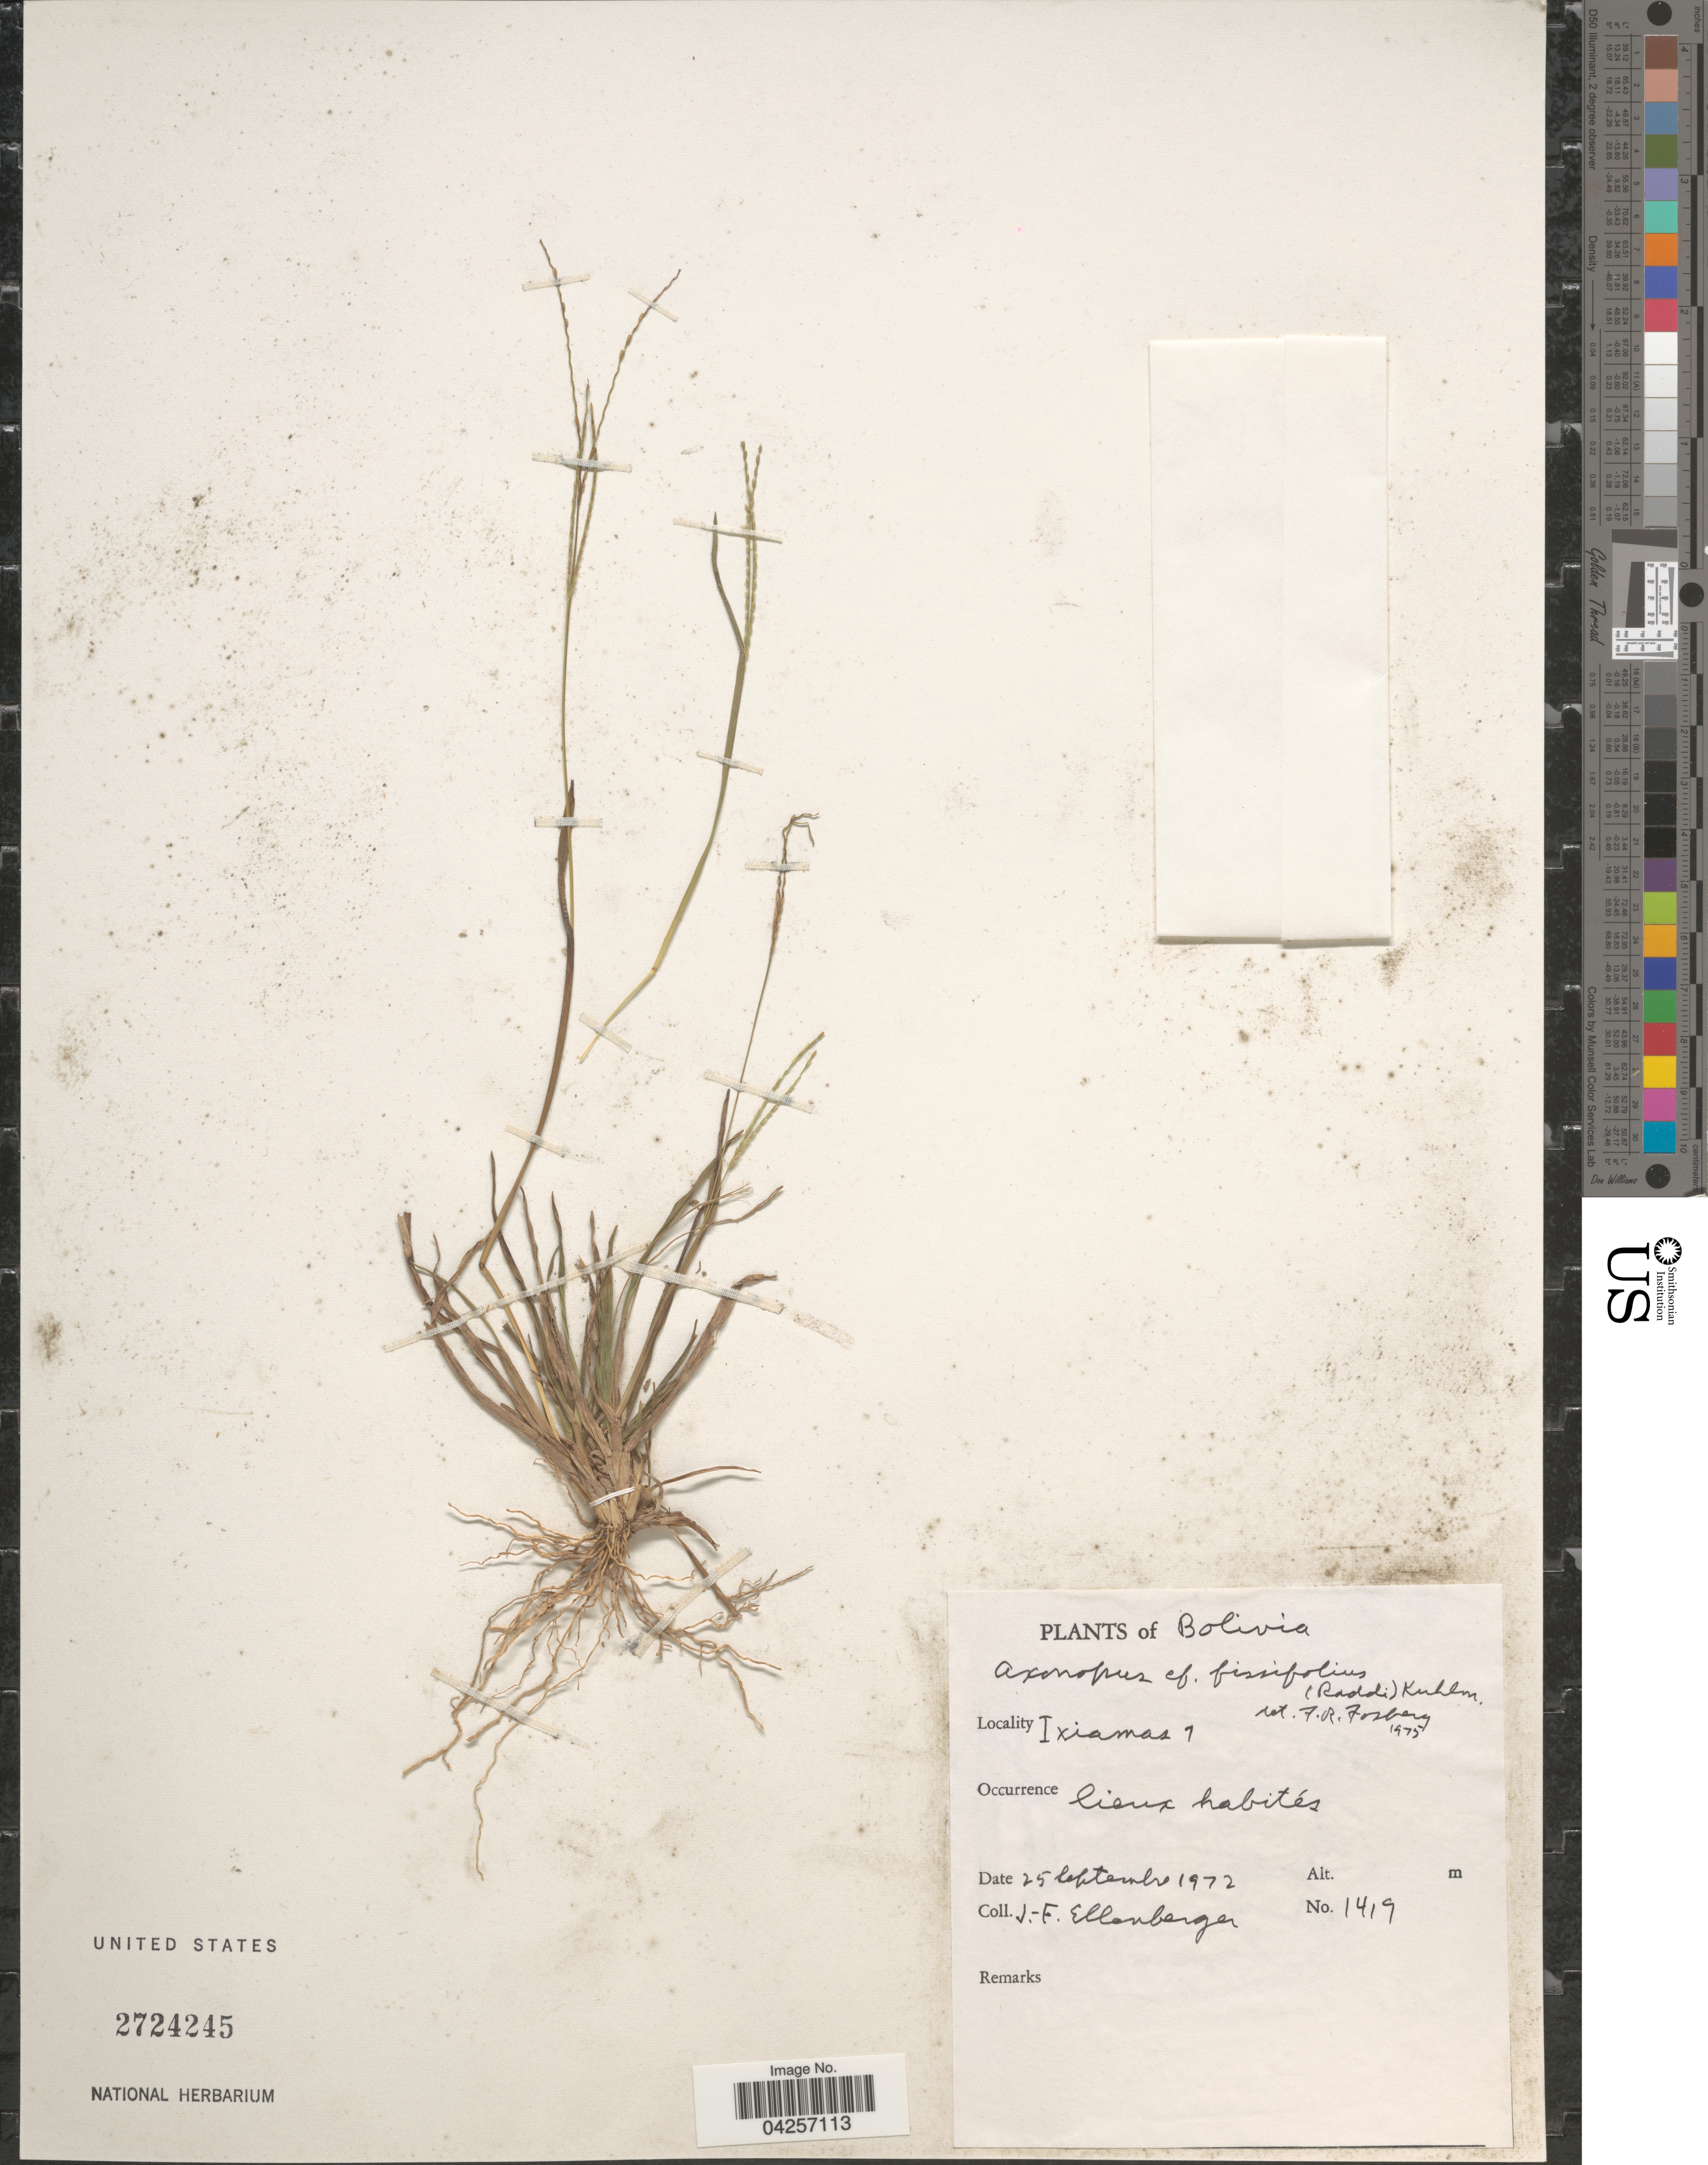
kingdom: Plantae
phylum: Tracheophyta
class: Liliopsida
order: Poales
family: Poaceae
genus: Axonopus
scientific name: Axonopus fissifolius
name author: (Raddi) Kuhlm.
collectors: J. Ellenberger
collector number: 1419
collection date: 1972-09-25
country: Bolivia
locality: Ixiamas.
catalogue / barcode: US 2724245